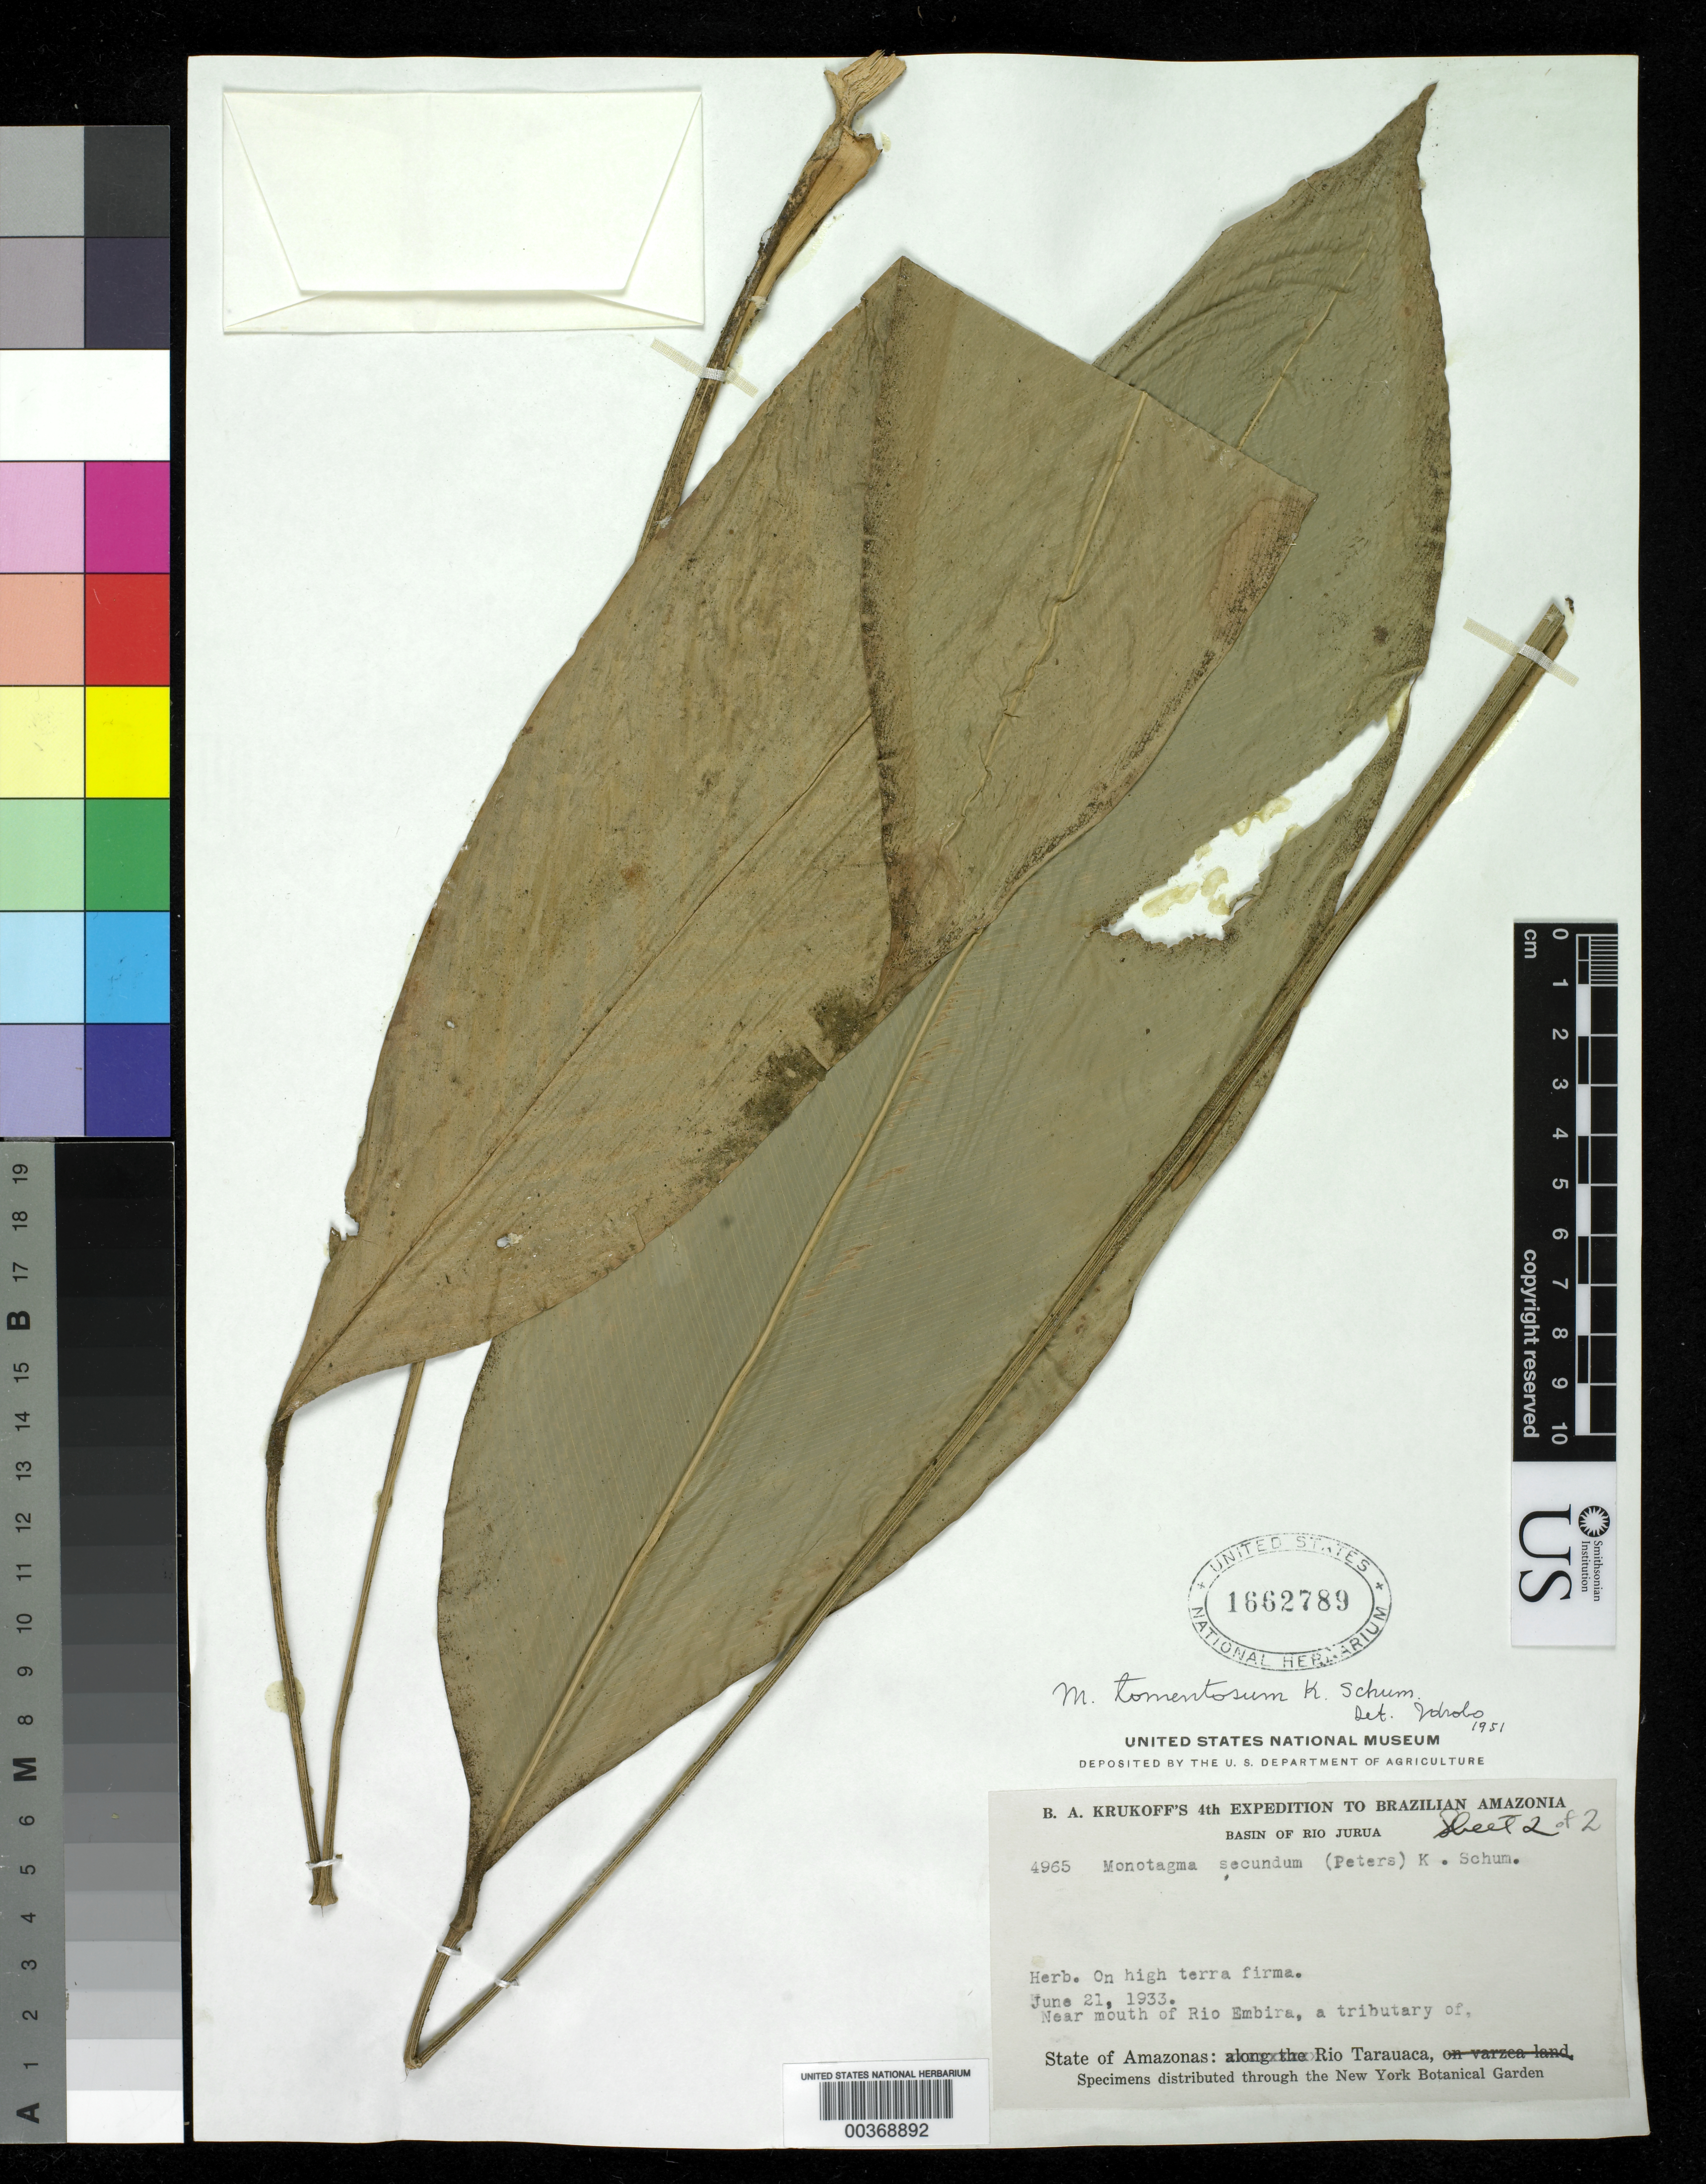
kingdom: Plantae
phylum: Tracheophyta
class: Liliopsida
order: Zingiberales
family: Marantaceae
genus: Monotagma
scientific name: Monotagma tomentosum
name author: Hagberg & R. Erikss.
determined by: Idrabo, J. M.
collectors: B. A. Krukoff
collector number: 4965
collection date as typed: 21 Jun 1933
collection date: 1933-06-21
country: Brazil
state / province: Amazonas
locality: Brazilian amazonia, basin of Rio Jurua, near mouth of Rio Embira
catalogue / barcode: US 1662789